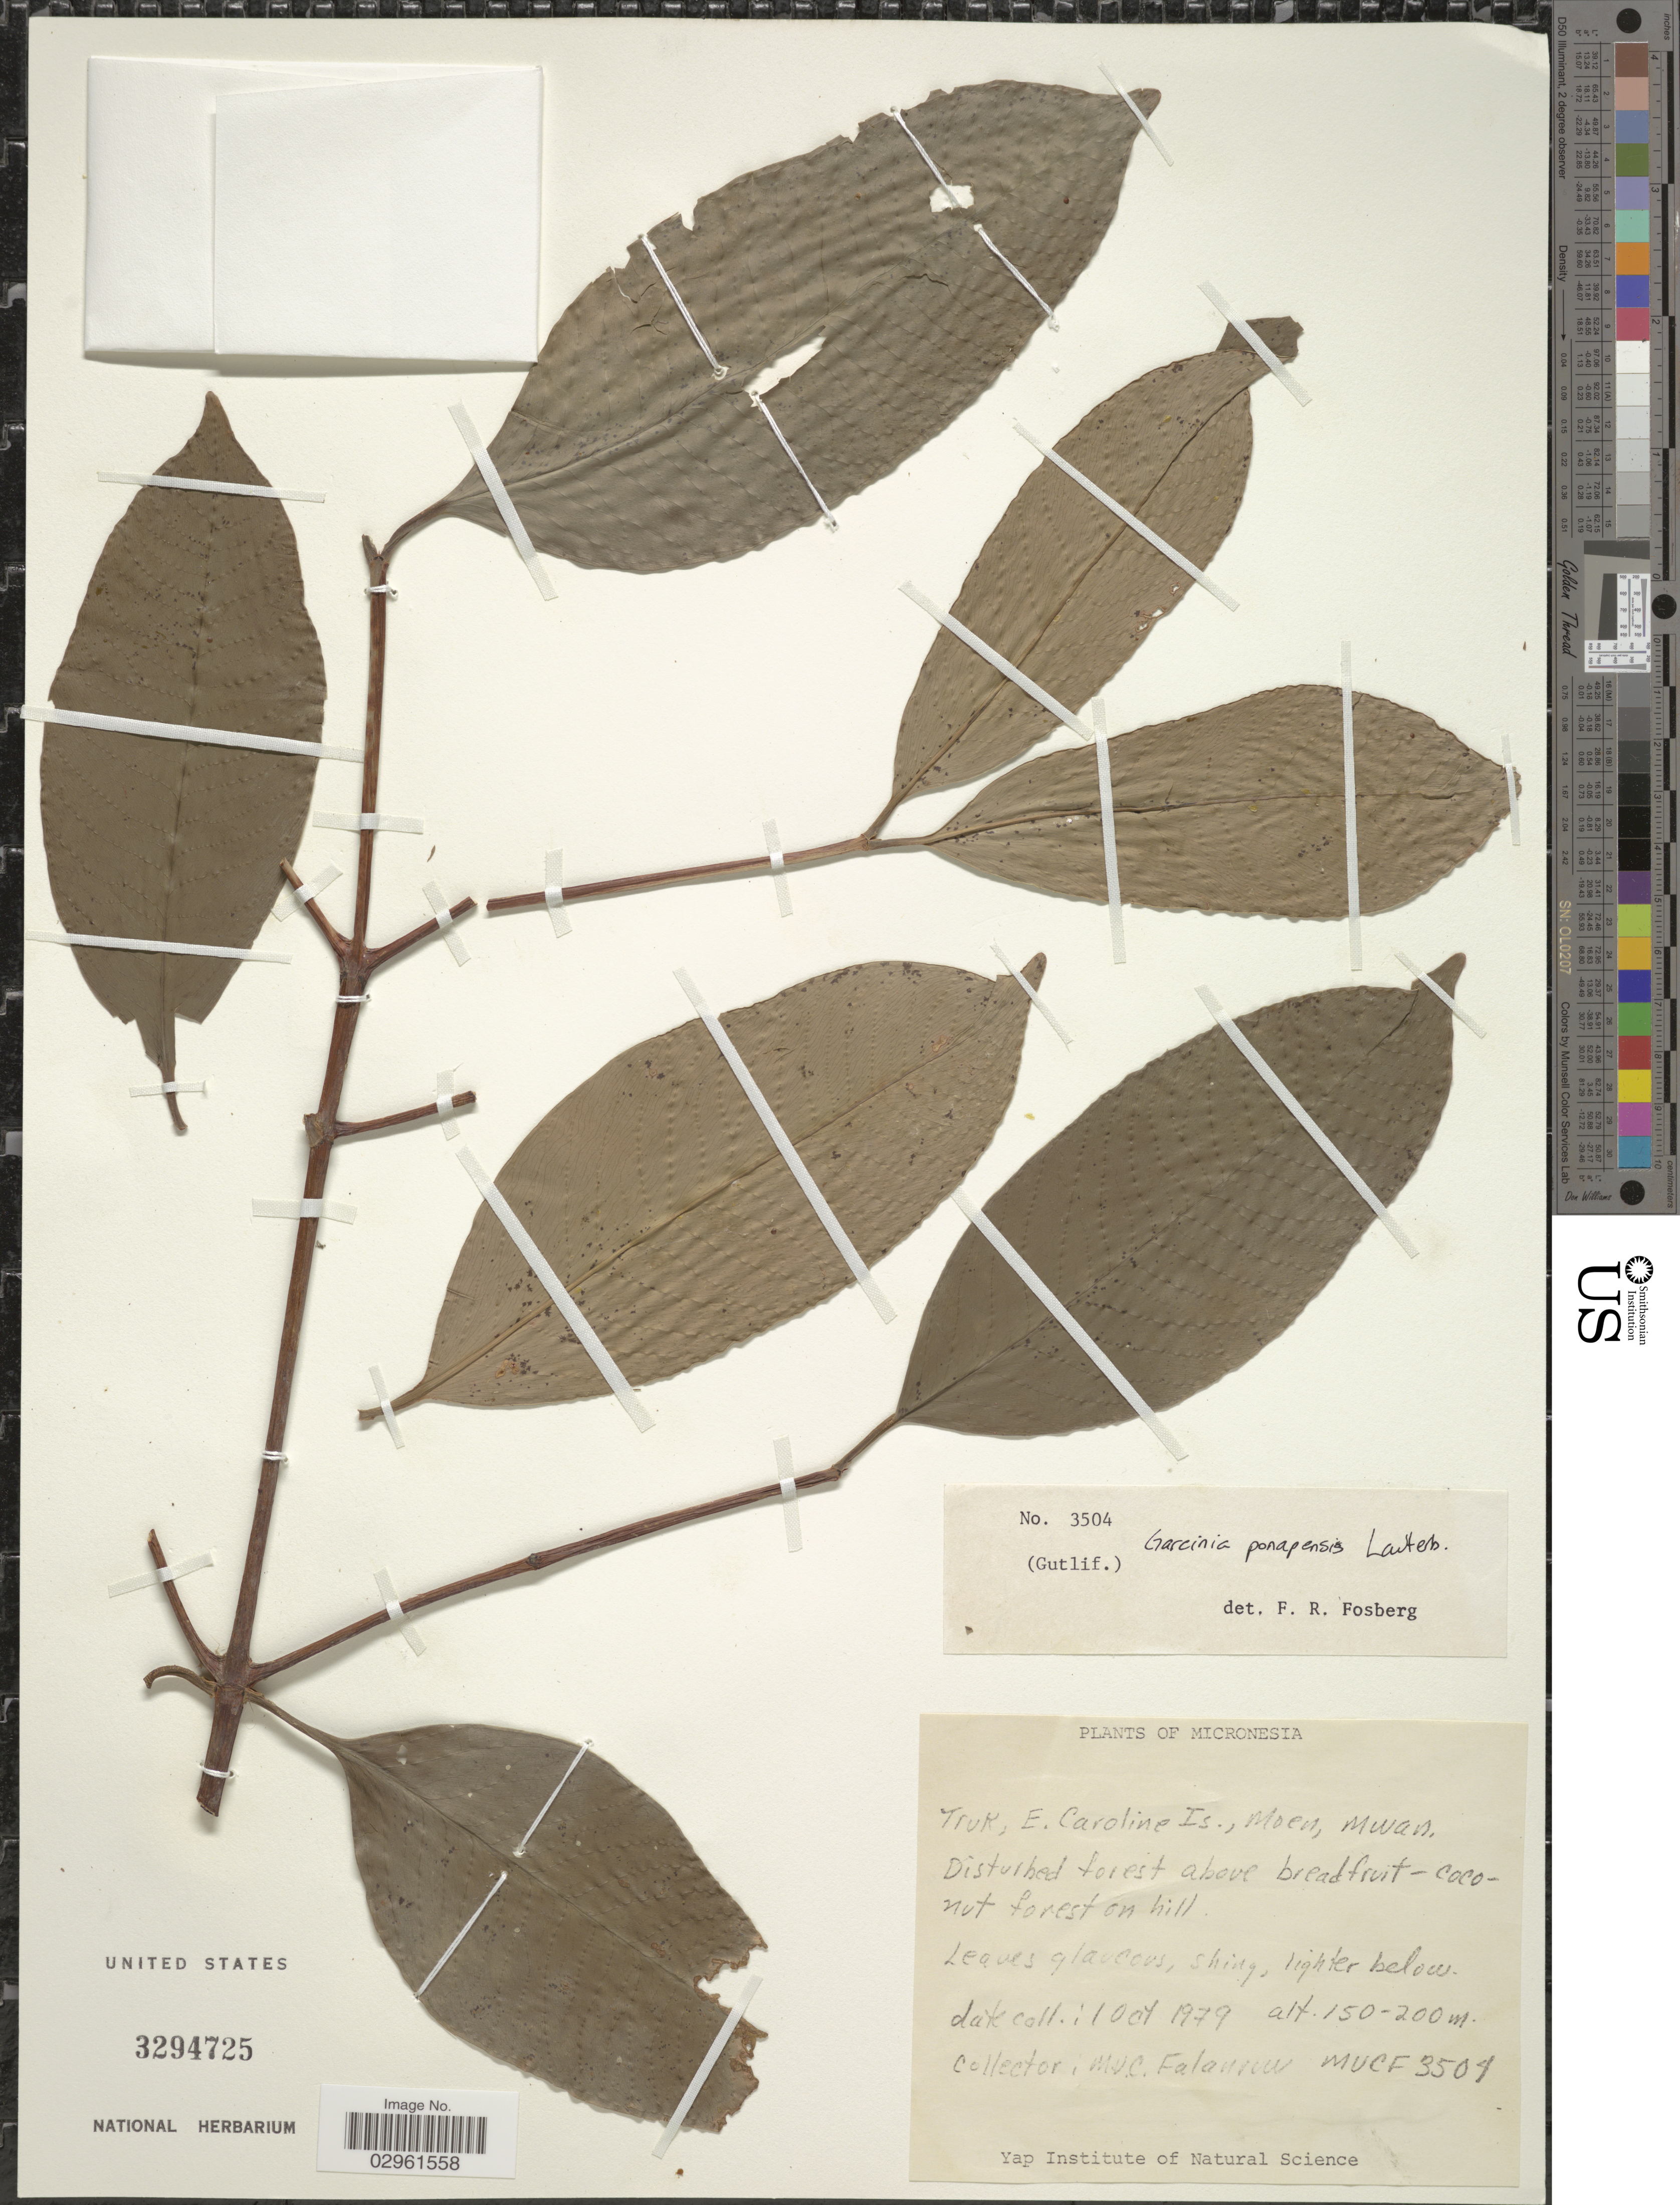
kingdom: Plantae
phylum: Tracheophyta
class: Magnoliopsida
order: Malpighiales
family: Clusiaceae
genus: Garcinia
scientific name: Garcinia sp.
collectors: M. V. Falanruw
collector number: MVCF3504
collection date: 1979-10-01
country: Micronesia, Federated States of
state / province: Truk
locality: Micronesia, Truk, E. Caroline Is., Moen, Mwan.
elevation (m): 150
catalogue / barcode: US 3294725